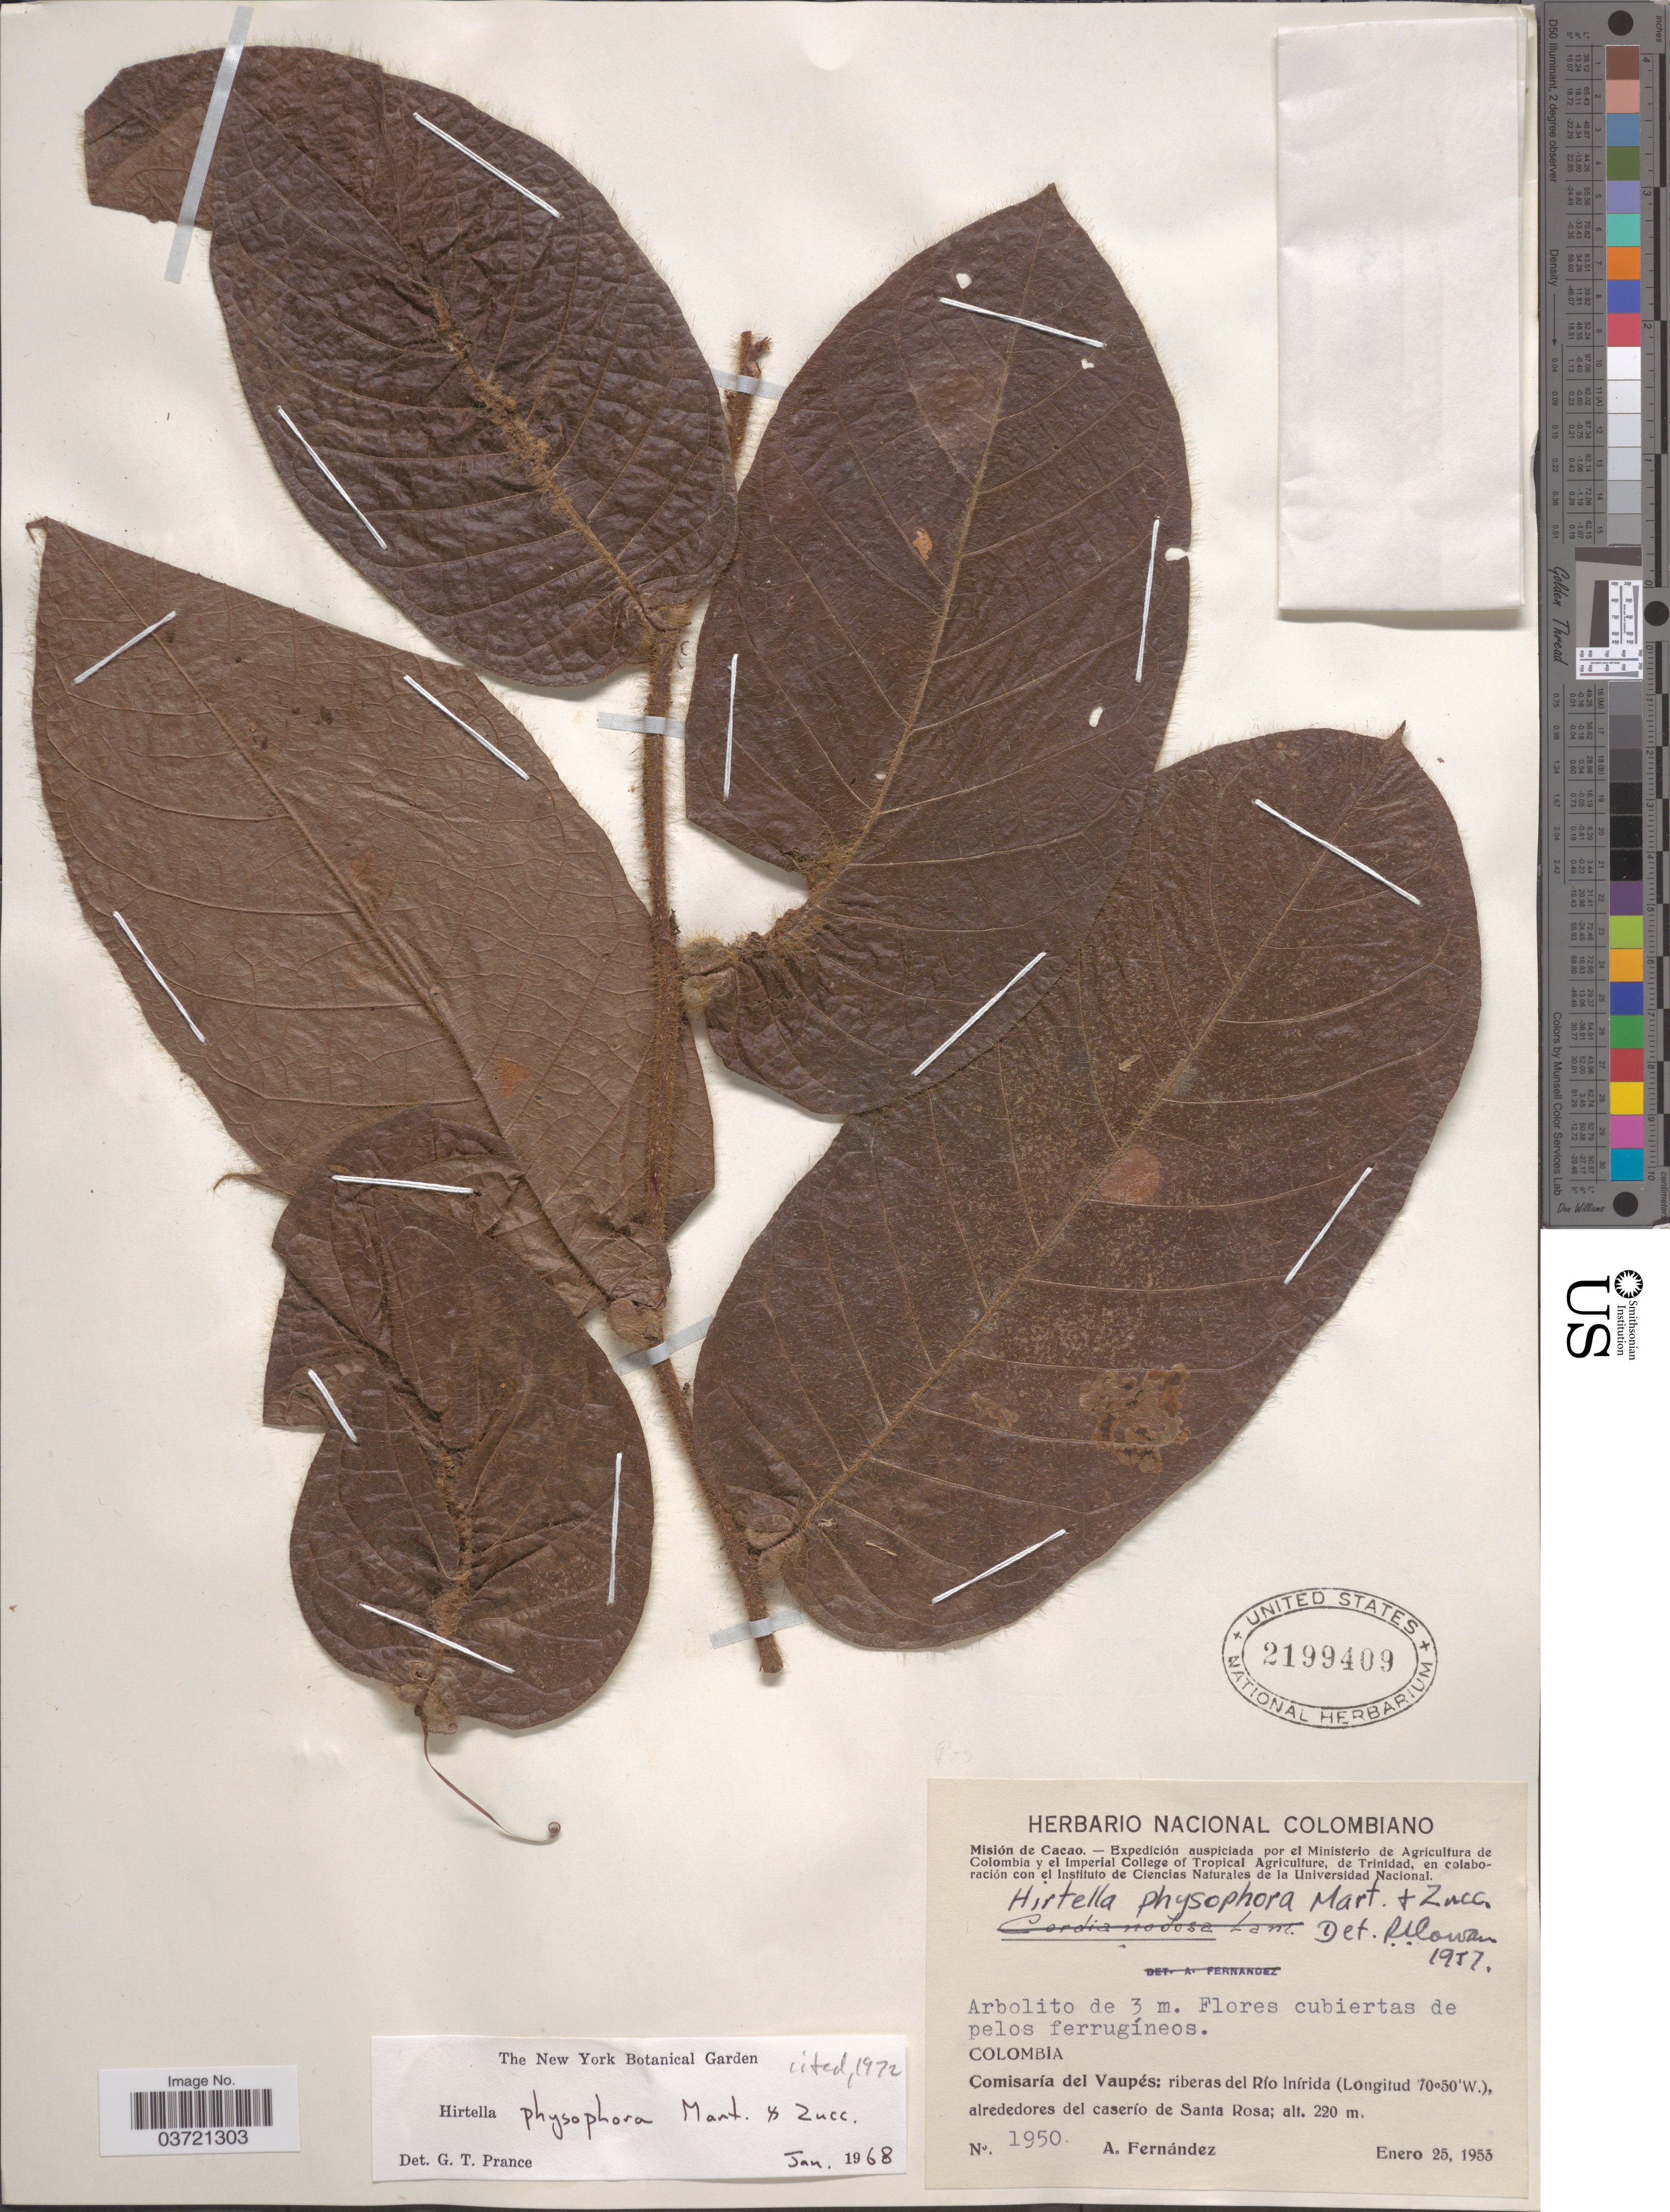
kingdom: Plantae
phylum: Tracheophyta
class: Magnoliopsida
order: Malpighiales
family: Chrysobalanaceae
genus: Hirtella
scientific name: Hirtella physophora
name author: Mart. & Zucc.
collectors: A. Fernandez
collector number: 1950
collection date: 1953-01-25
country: Colombia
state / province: Vaupés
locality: Comisaría del Vaupés: riberas del Río Inírida, alrededores del caserío de Santa Rosa.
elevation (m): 220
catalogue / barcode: US 2199409